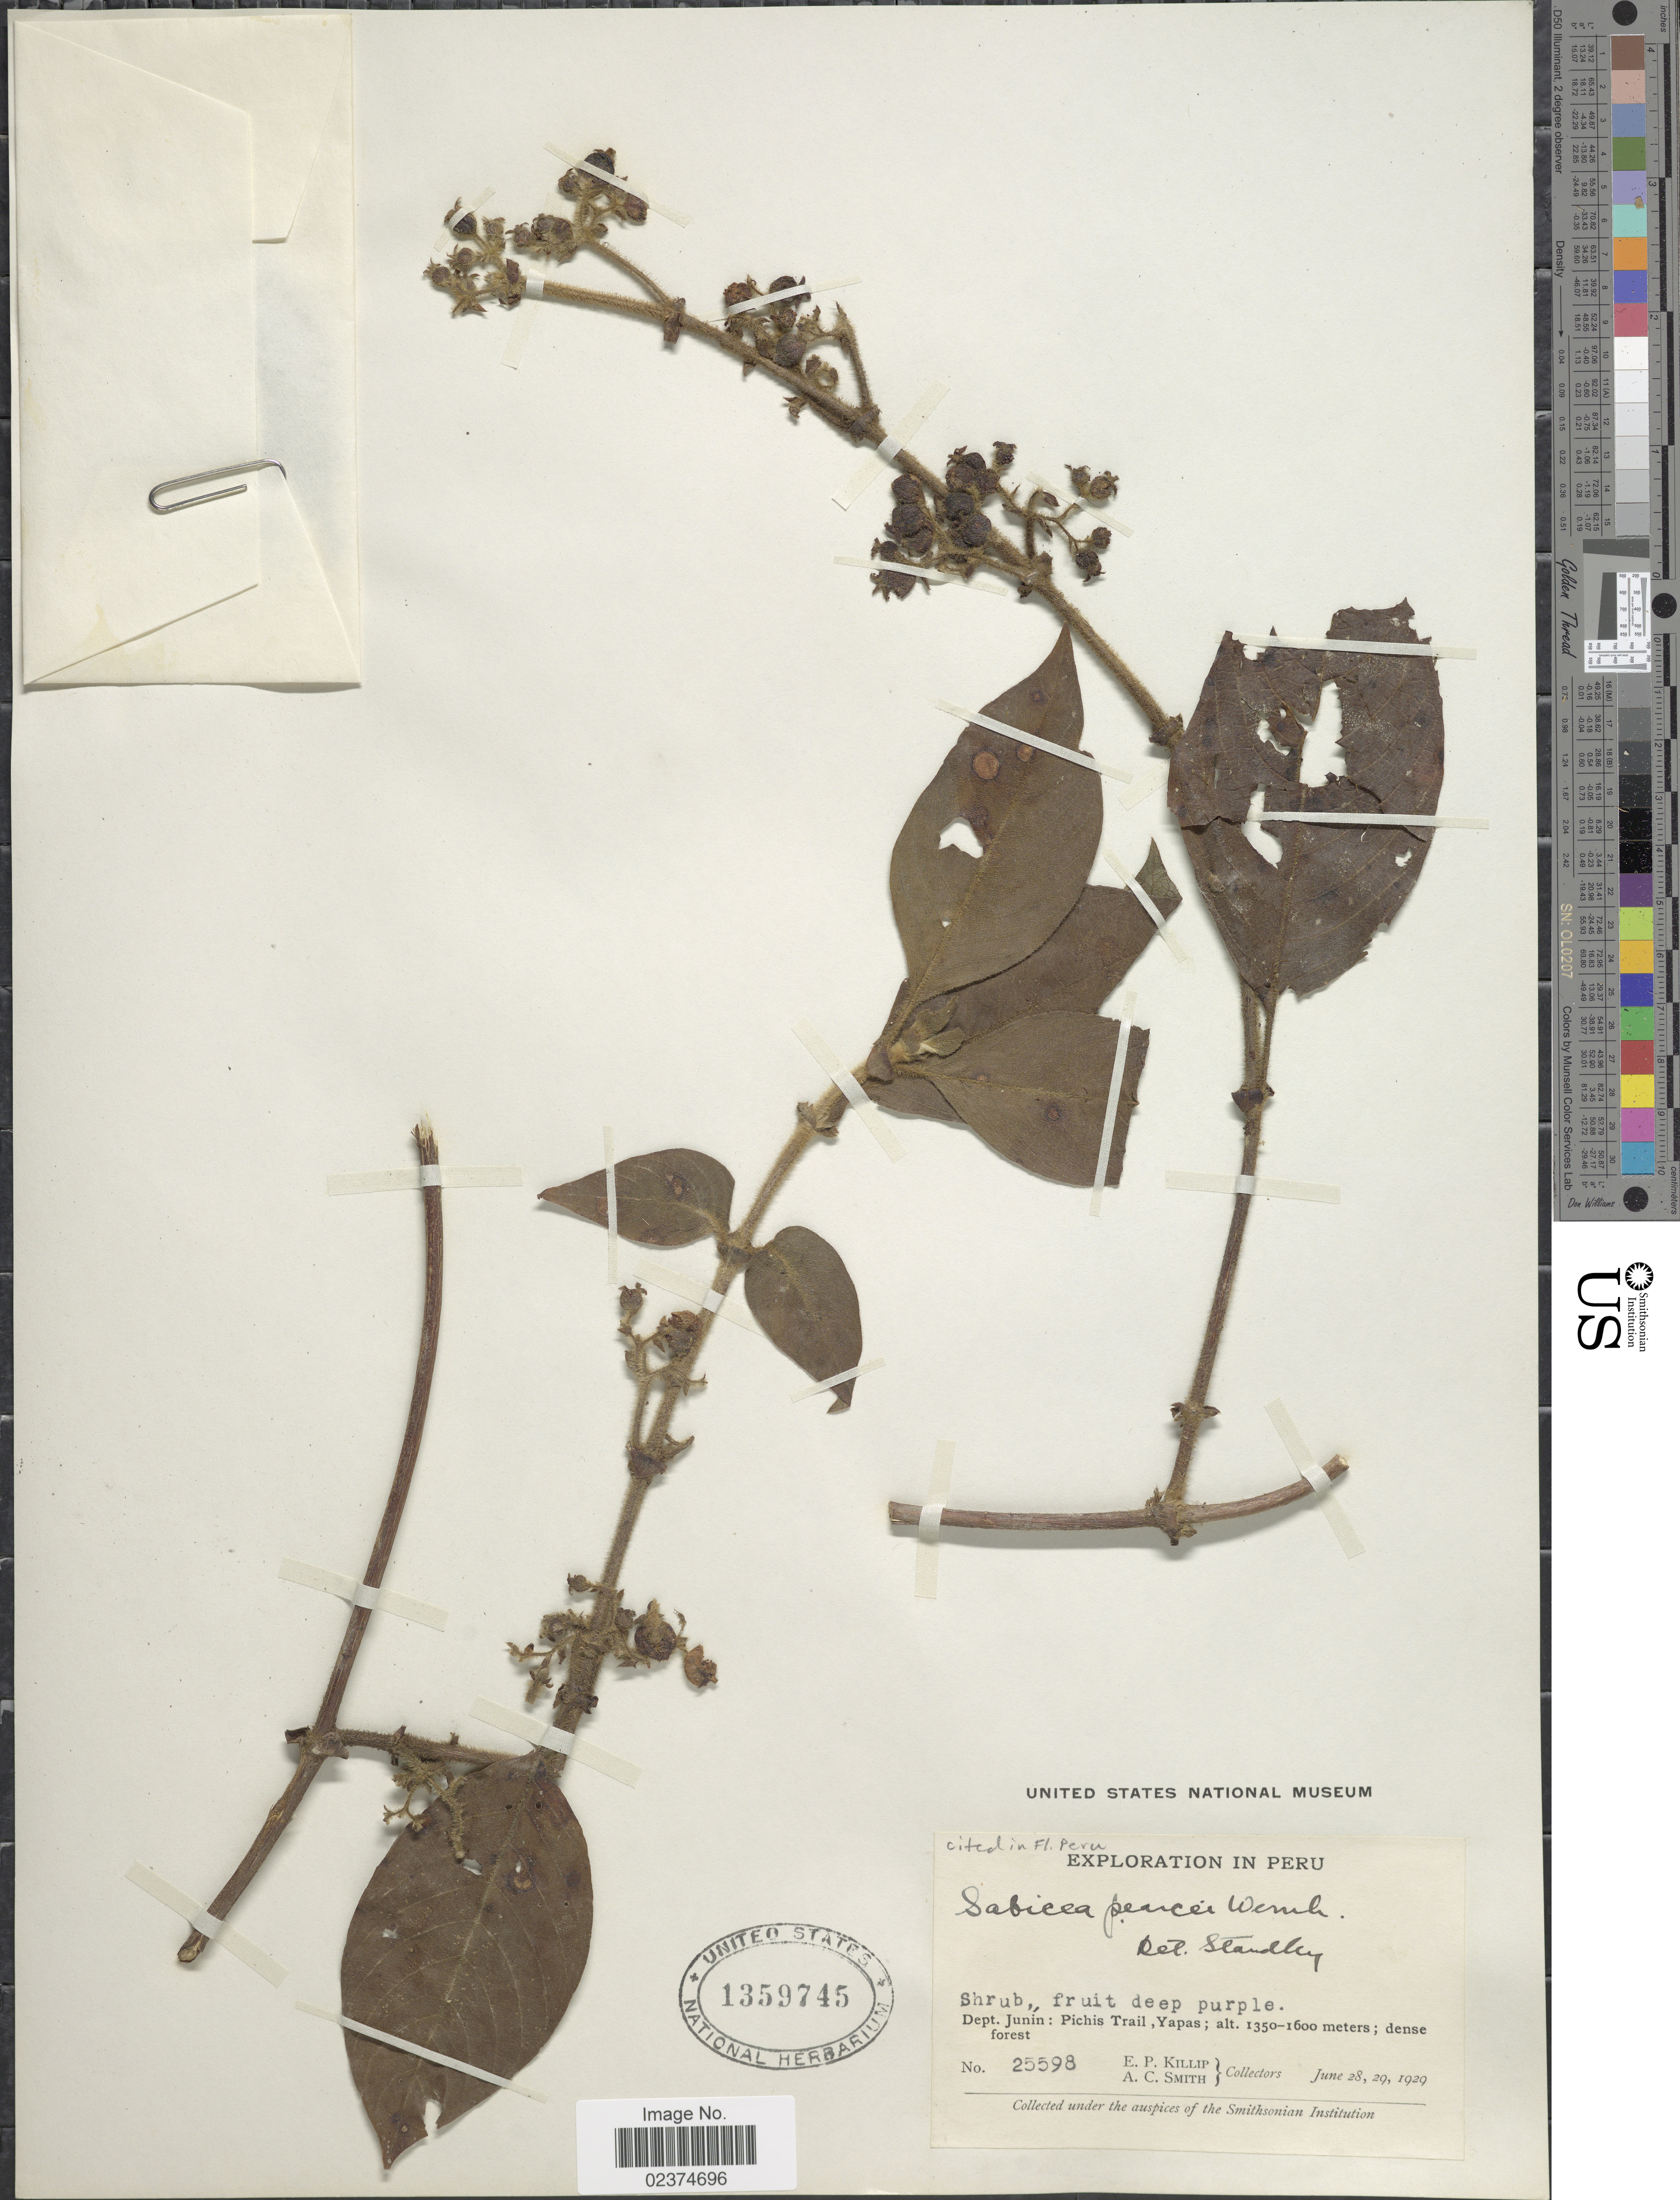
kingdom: Plantae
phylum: Tracheophyta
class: Magnoliopsida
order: Gentianales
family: Rubiaceae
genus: Sabicea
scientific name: Sabicea pearcei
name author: Wernham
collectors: E. P. Killip & A. C. Smith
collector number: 25598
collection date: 1929-06-28/1929-06-29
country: Peru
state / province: Junín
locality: Pichis Trail, Yapas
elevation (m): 1350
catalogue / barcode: US 1359745